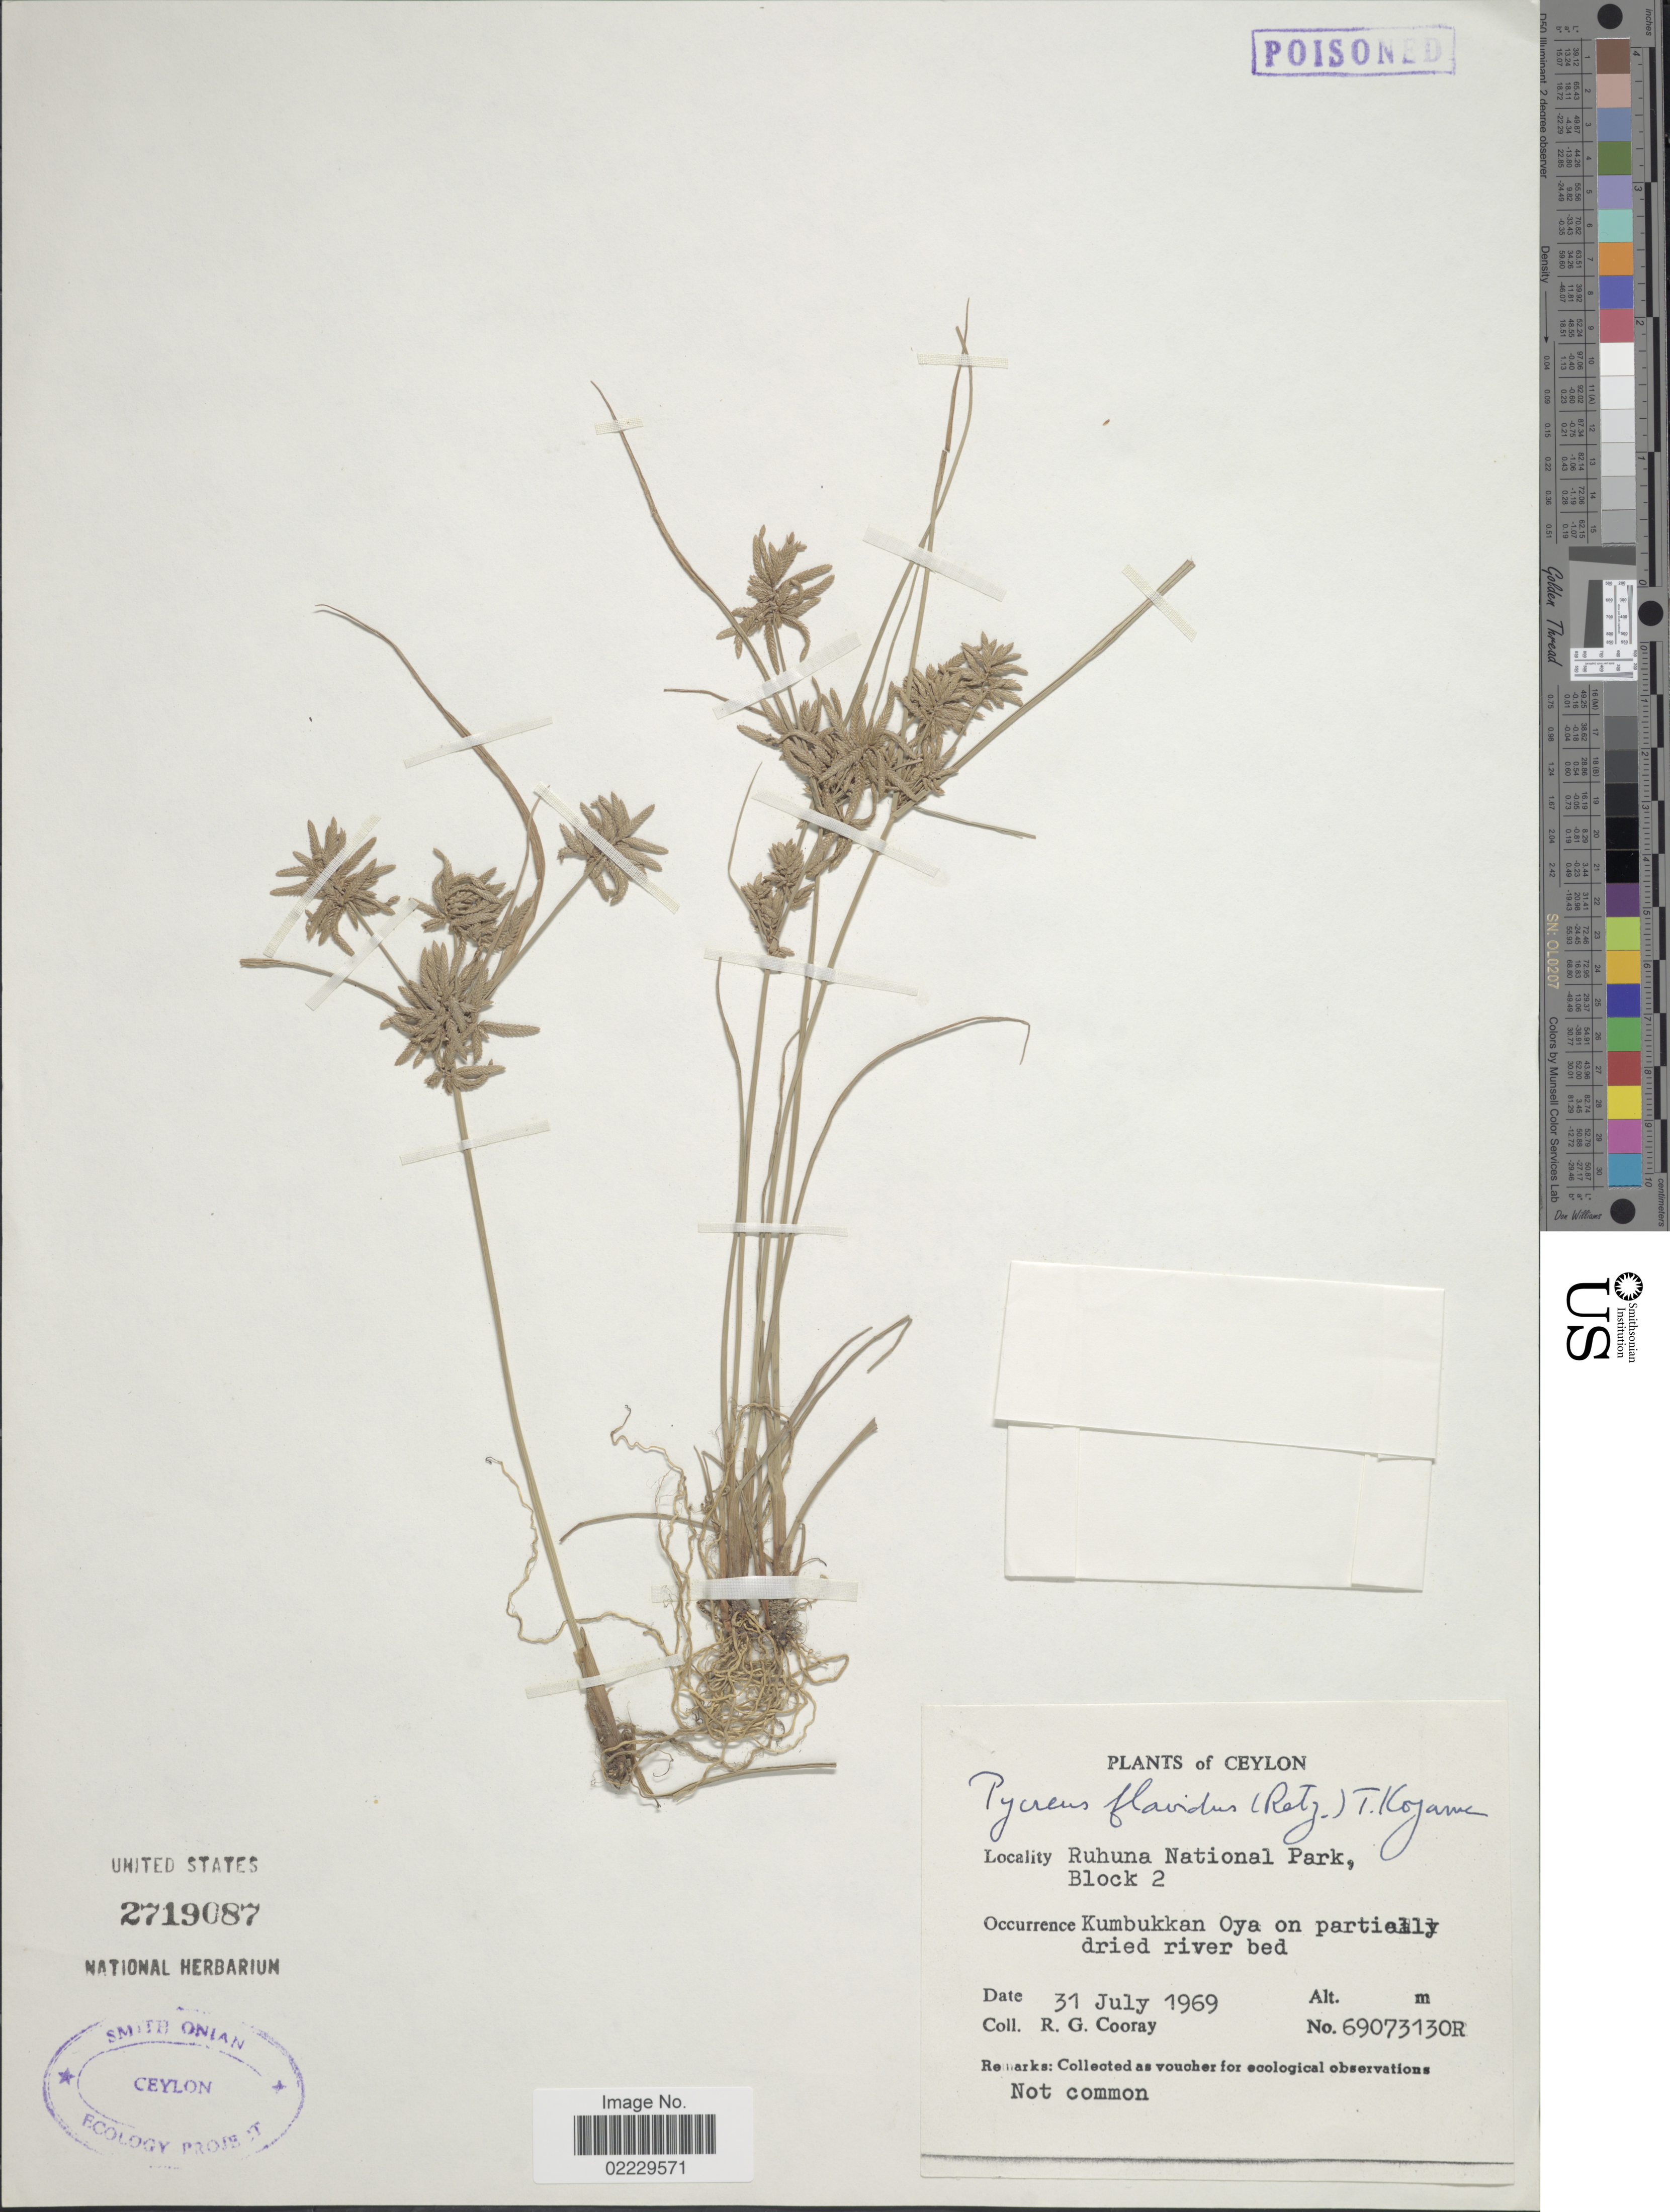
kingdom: Plantae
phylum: Tracheophyta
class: Liliopsida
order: Poales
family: Cyperaceae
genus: Cyperus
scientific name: Cyperus flavidus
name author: Retz.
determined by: Strong, Mark T., (BOT), Smithsonian Institution - National Museum of Natural History (UNITED STATES)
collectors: R. Cooray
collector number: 69073130R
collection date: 1969-07-31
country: Sri Lanka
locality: Ceylon, Ruhuna National Park, Block 2, Kumbukkan Oya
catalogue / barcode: US 2719087